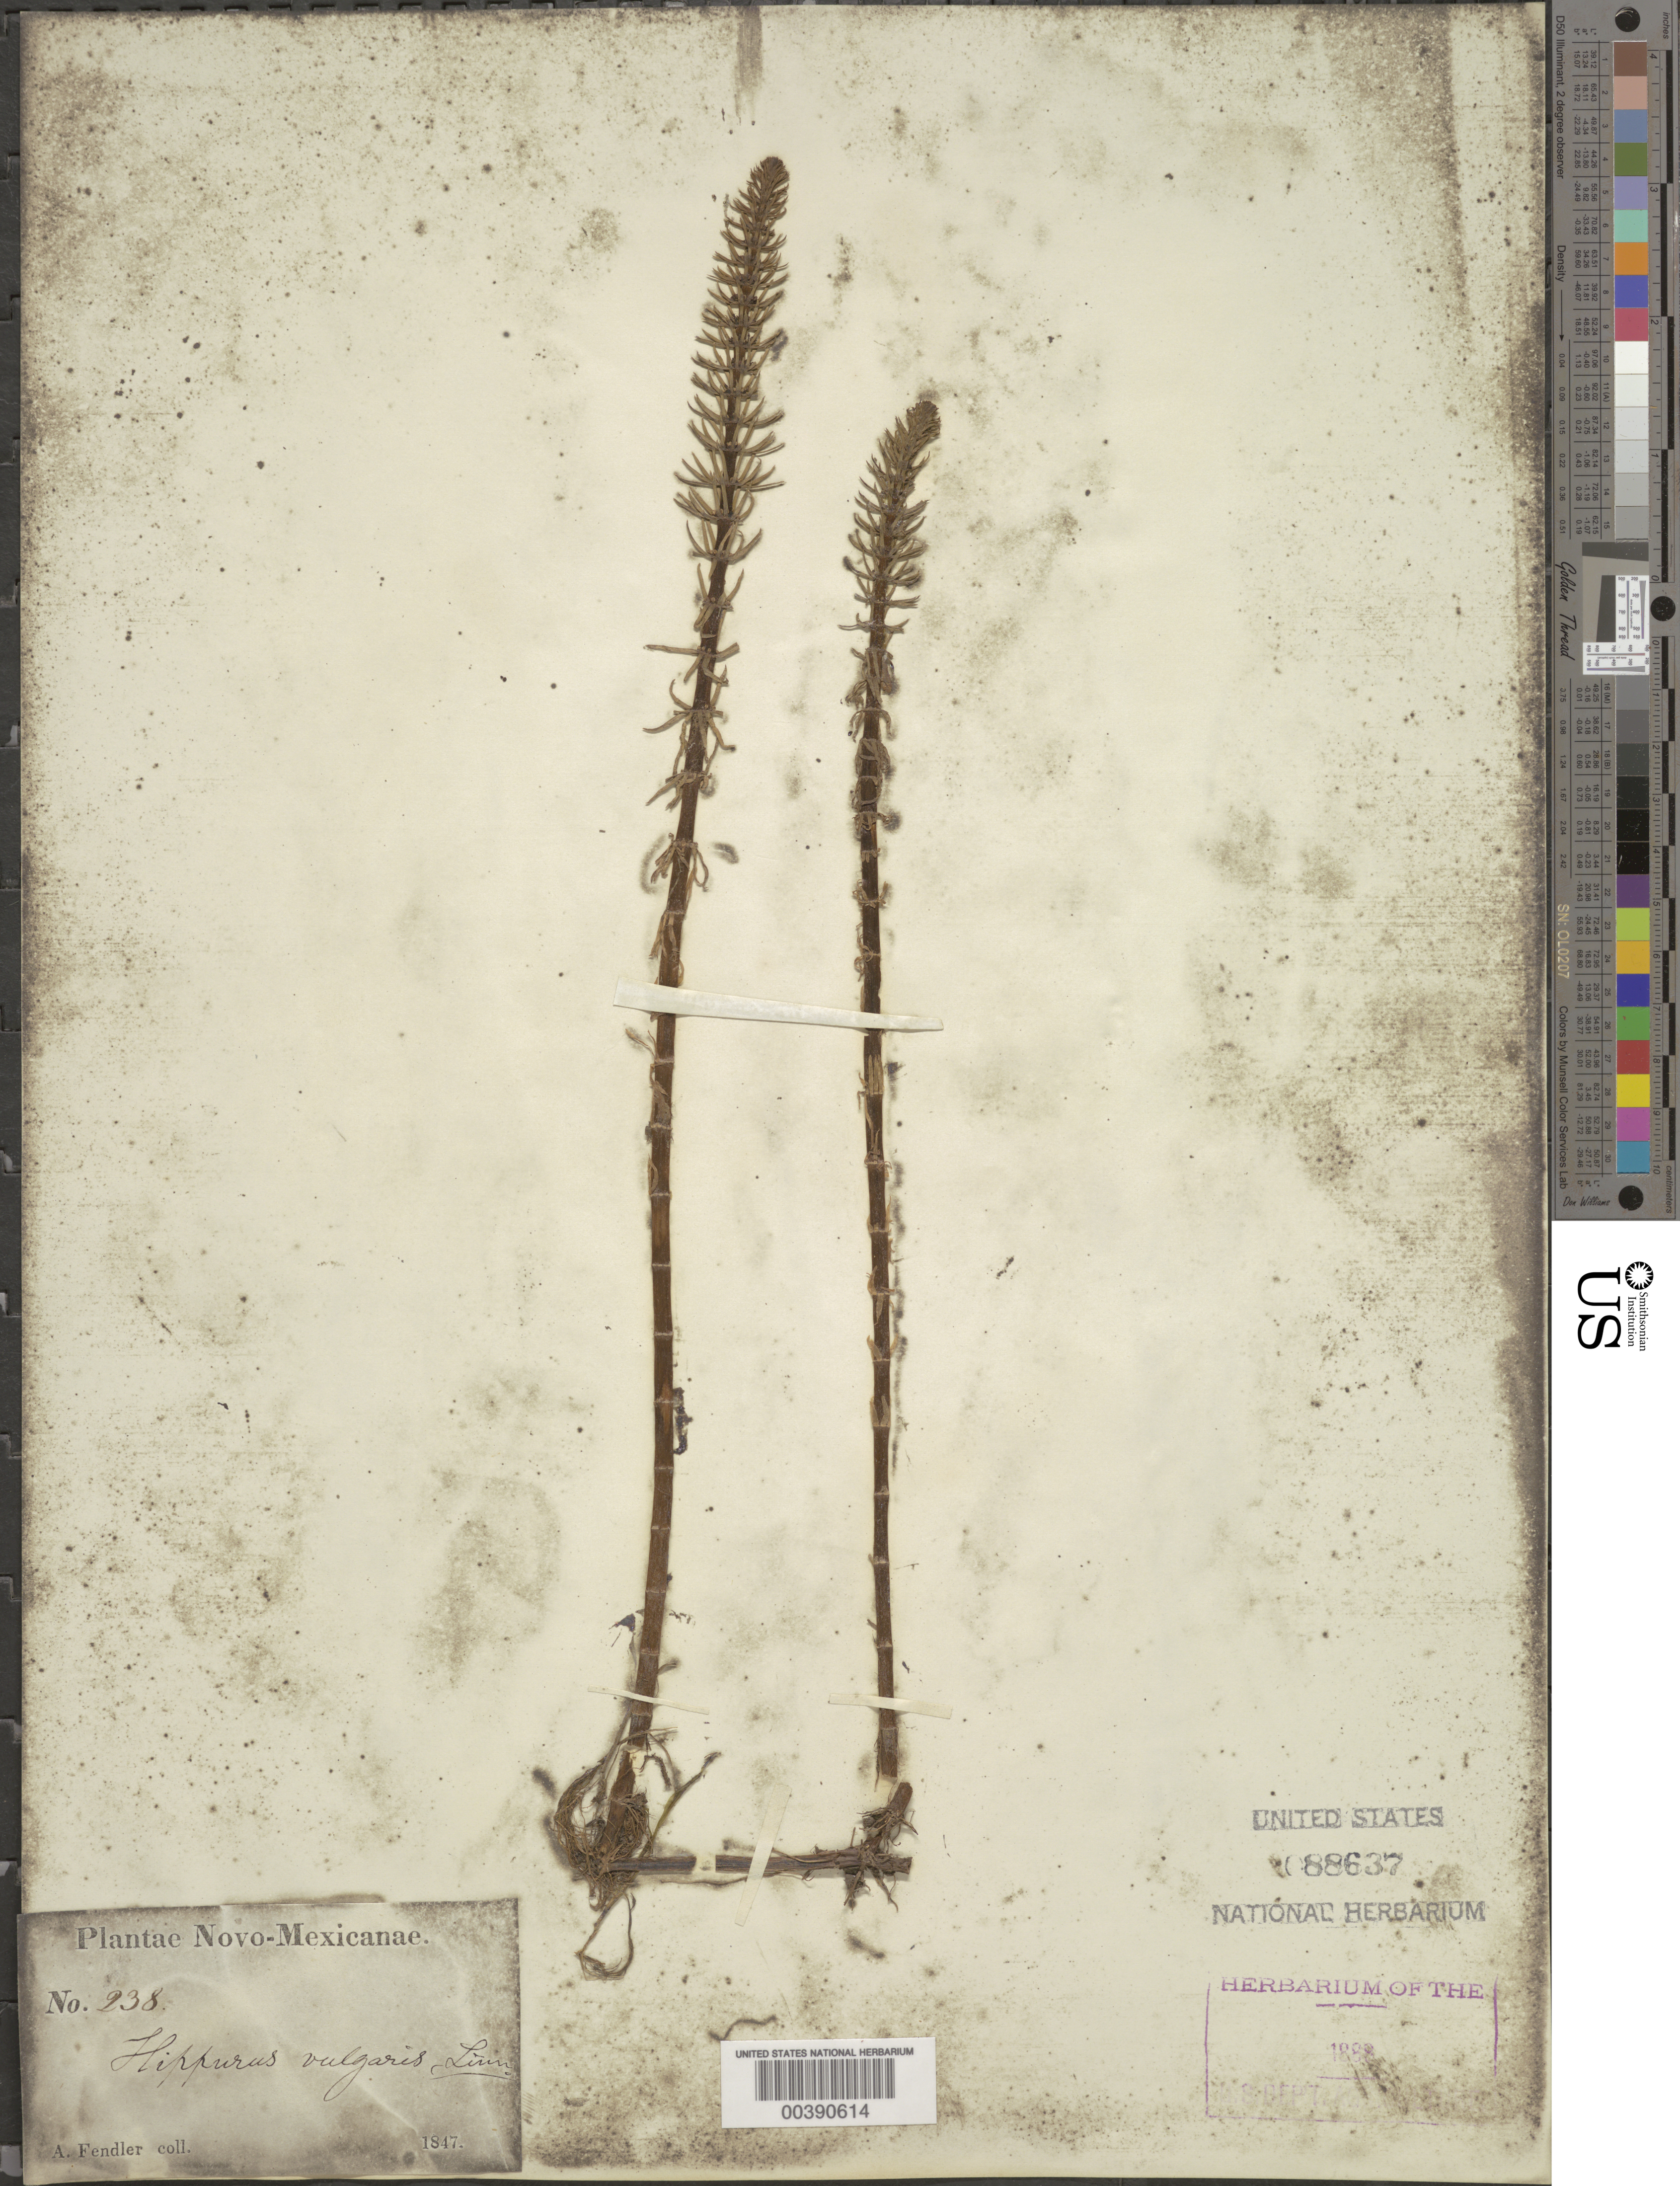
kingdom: Plantae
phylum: Tracheophyta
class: Magnoliopsida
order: Lamiales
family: Plantaginaceae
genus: Hippuris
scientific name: Hippuris vulgaris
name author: L.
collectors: A. Fendler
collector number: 238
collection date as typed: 1847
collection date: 1847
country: United States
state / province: New Mexico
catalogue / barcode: US 88637